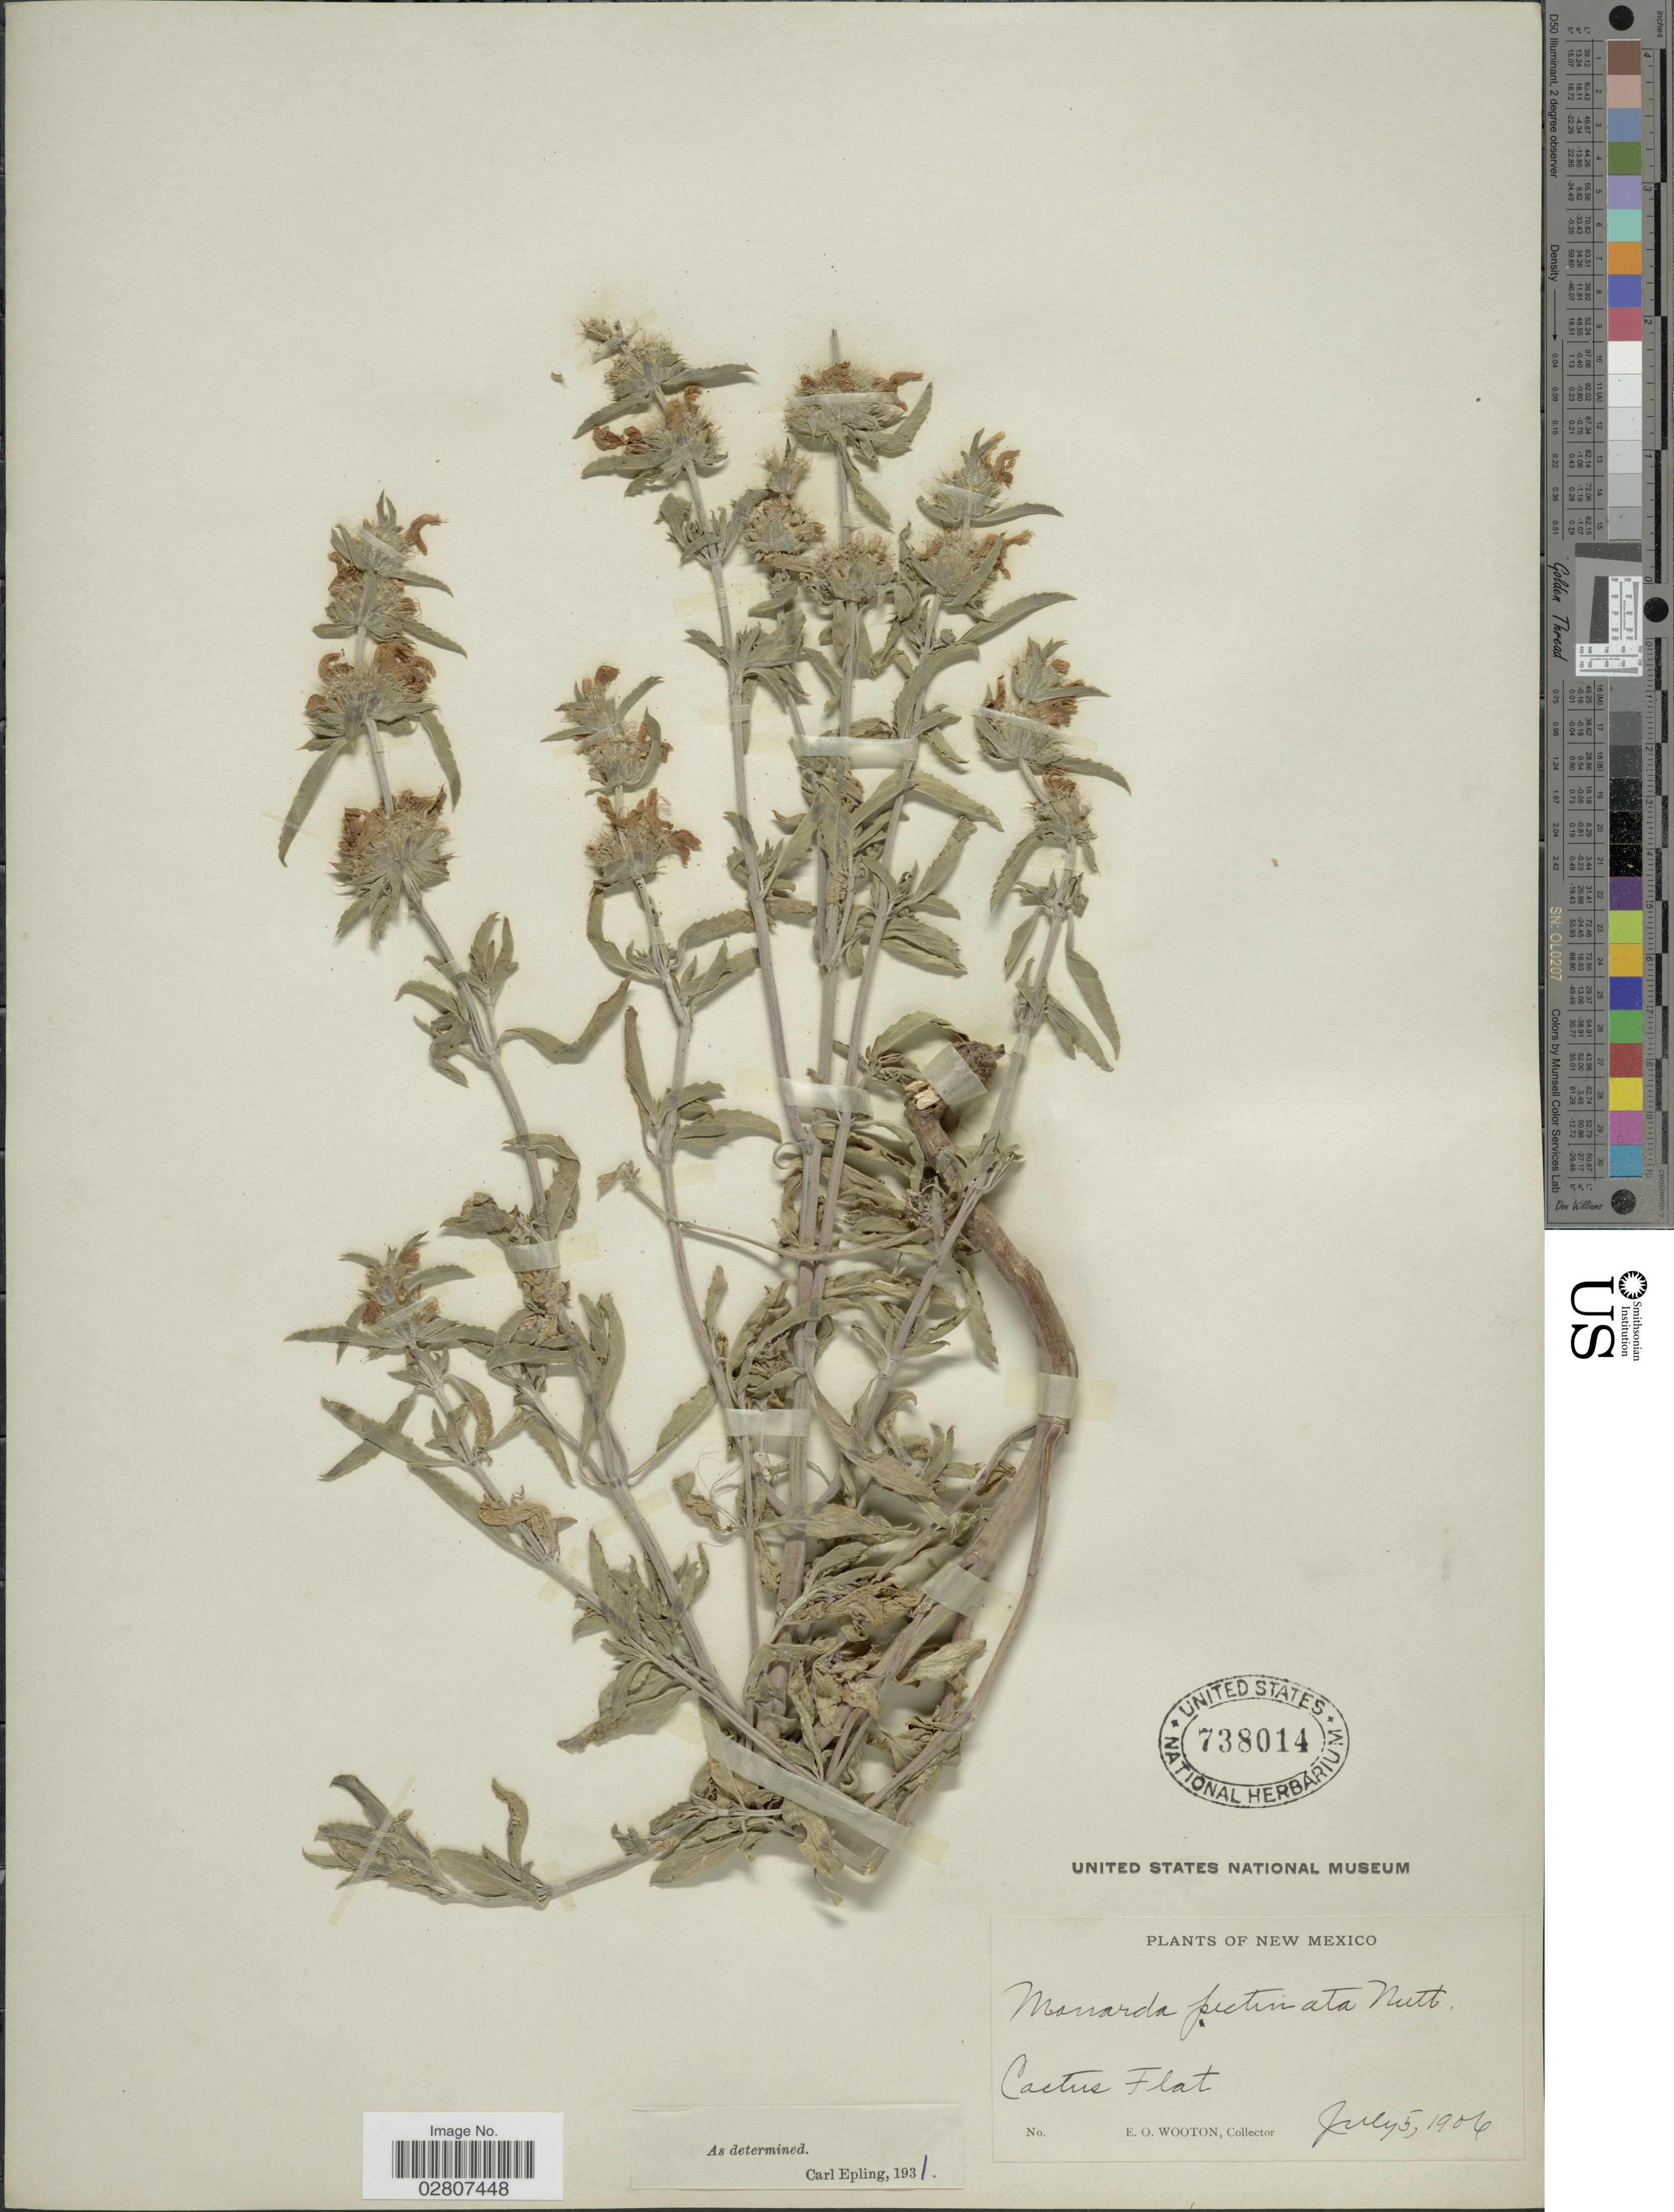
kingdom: Plantae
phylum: Tracheophyta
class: Magnoliopsida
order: Lamiales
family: Lamiaceae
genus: Monarda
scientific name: Monarda pectinata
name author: Nutt.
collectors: E. O. Wooton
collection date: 1906-07-05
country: United States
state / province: New Mexico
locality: Cactus Flat.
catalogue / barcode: US 738014